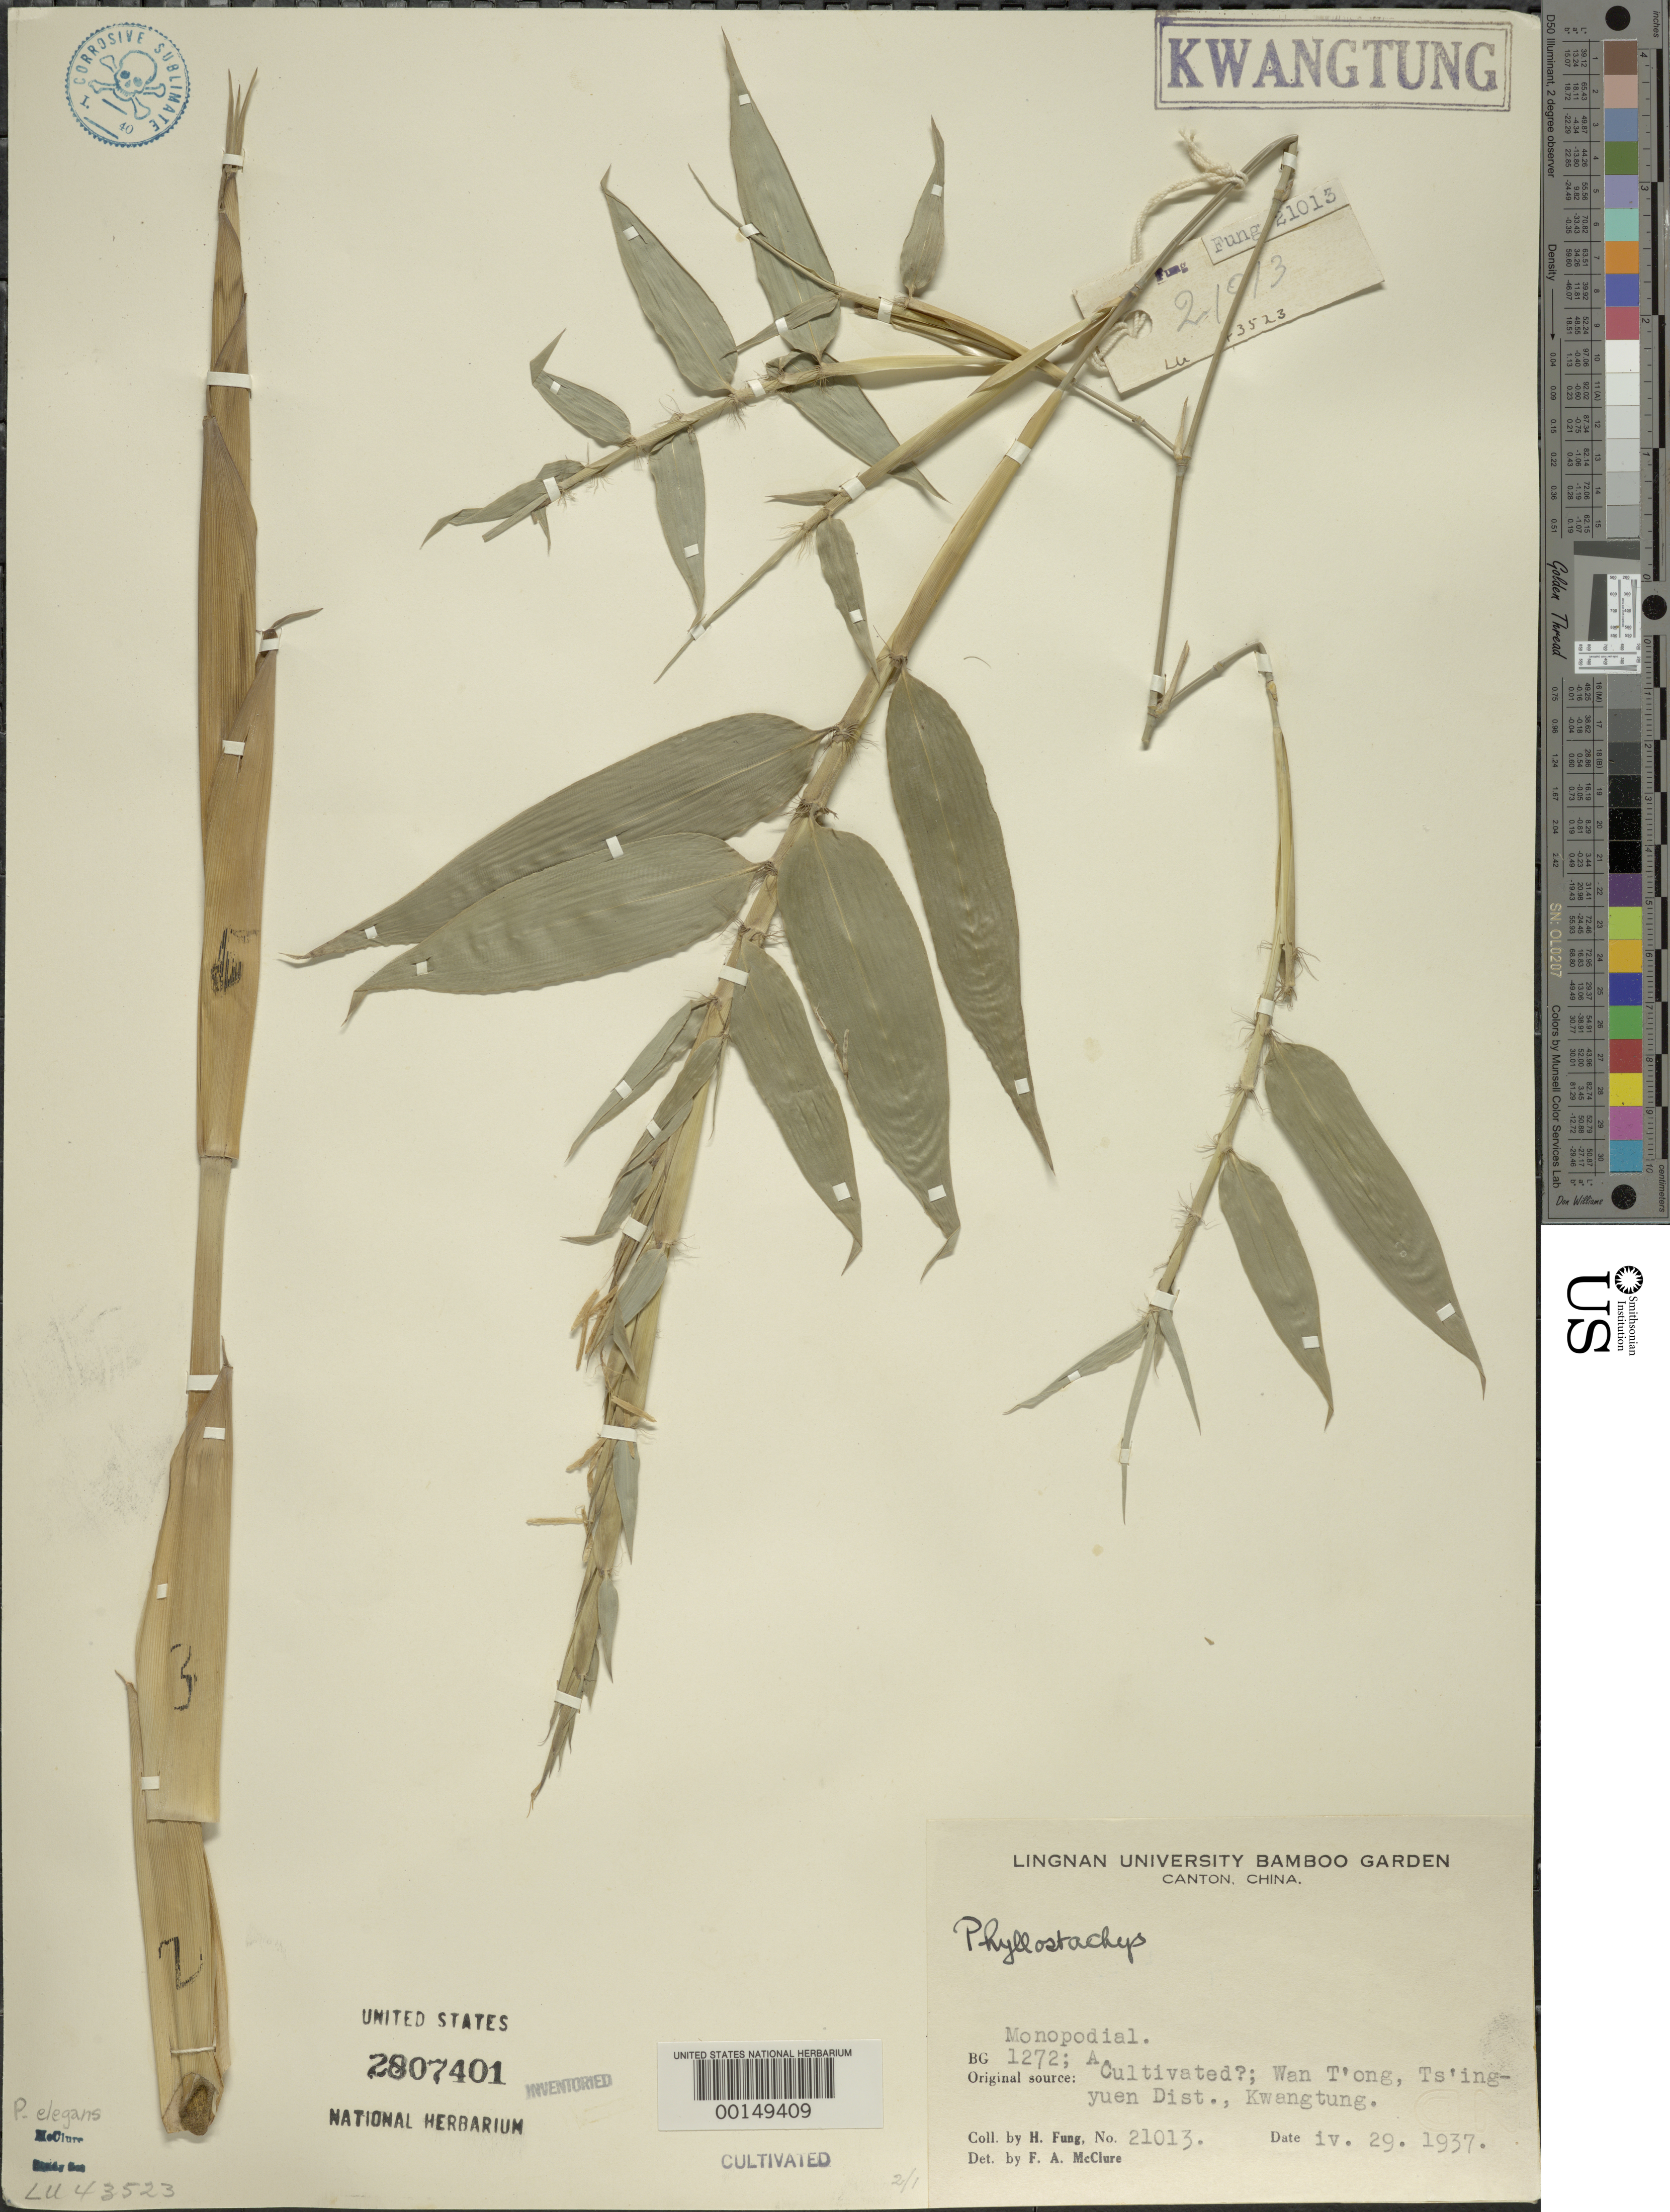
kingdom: Plantae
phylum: Tracheophyta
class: Liliopsida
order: Poales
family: Poaceae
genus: Phyllostachys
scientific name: Phyllostachys elegans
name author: McClure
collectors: H. L. Fung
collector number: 21013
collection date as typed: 29 Apr 1937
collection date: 1937-04-29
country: China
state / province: Guangdong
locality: Lingnan univ. b.g.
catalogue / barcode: US 2807401